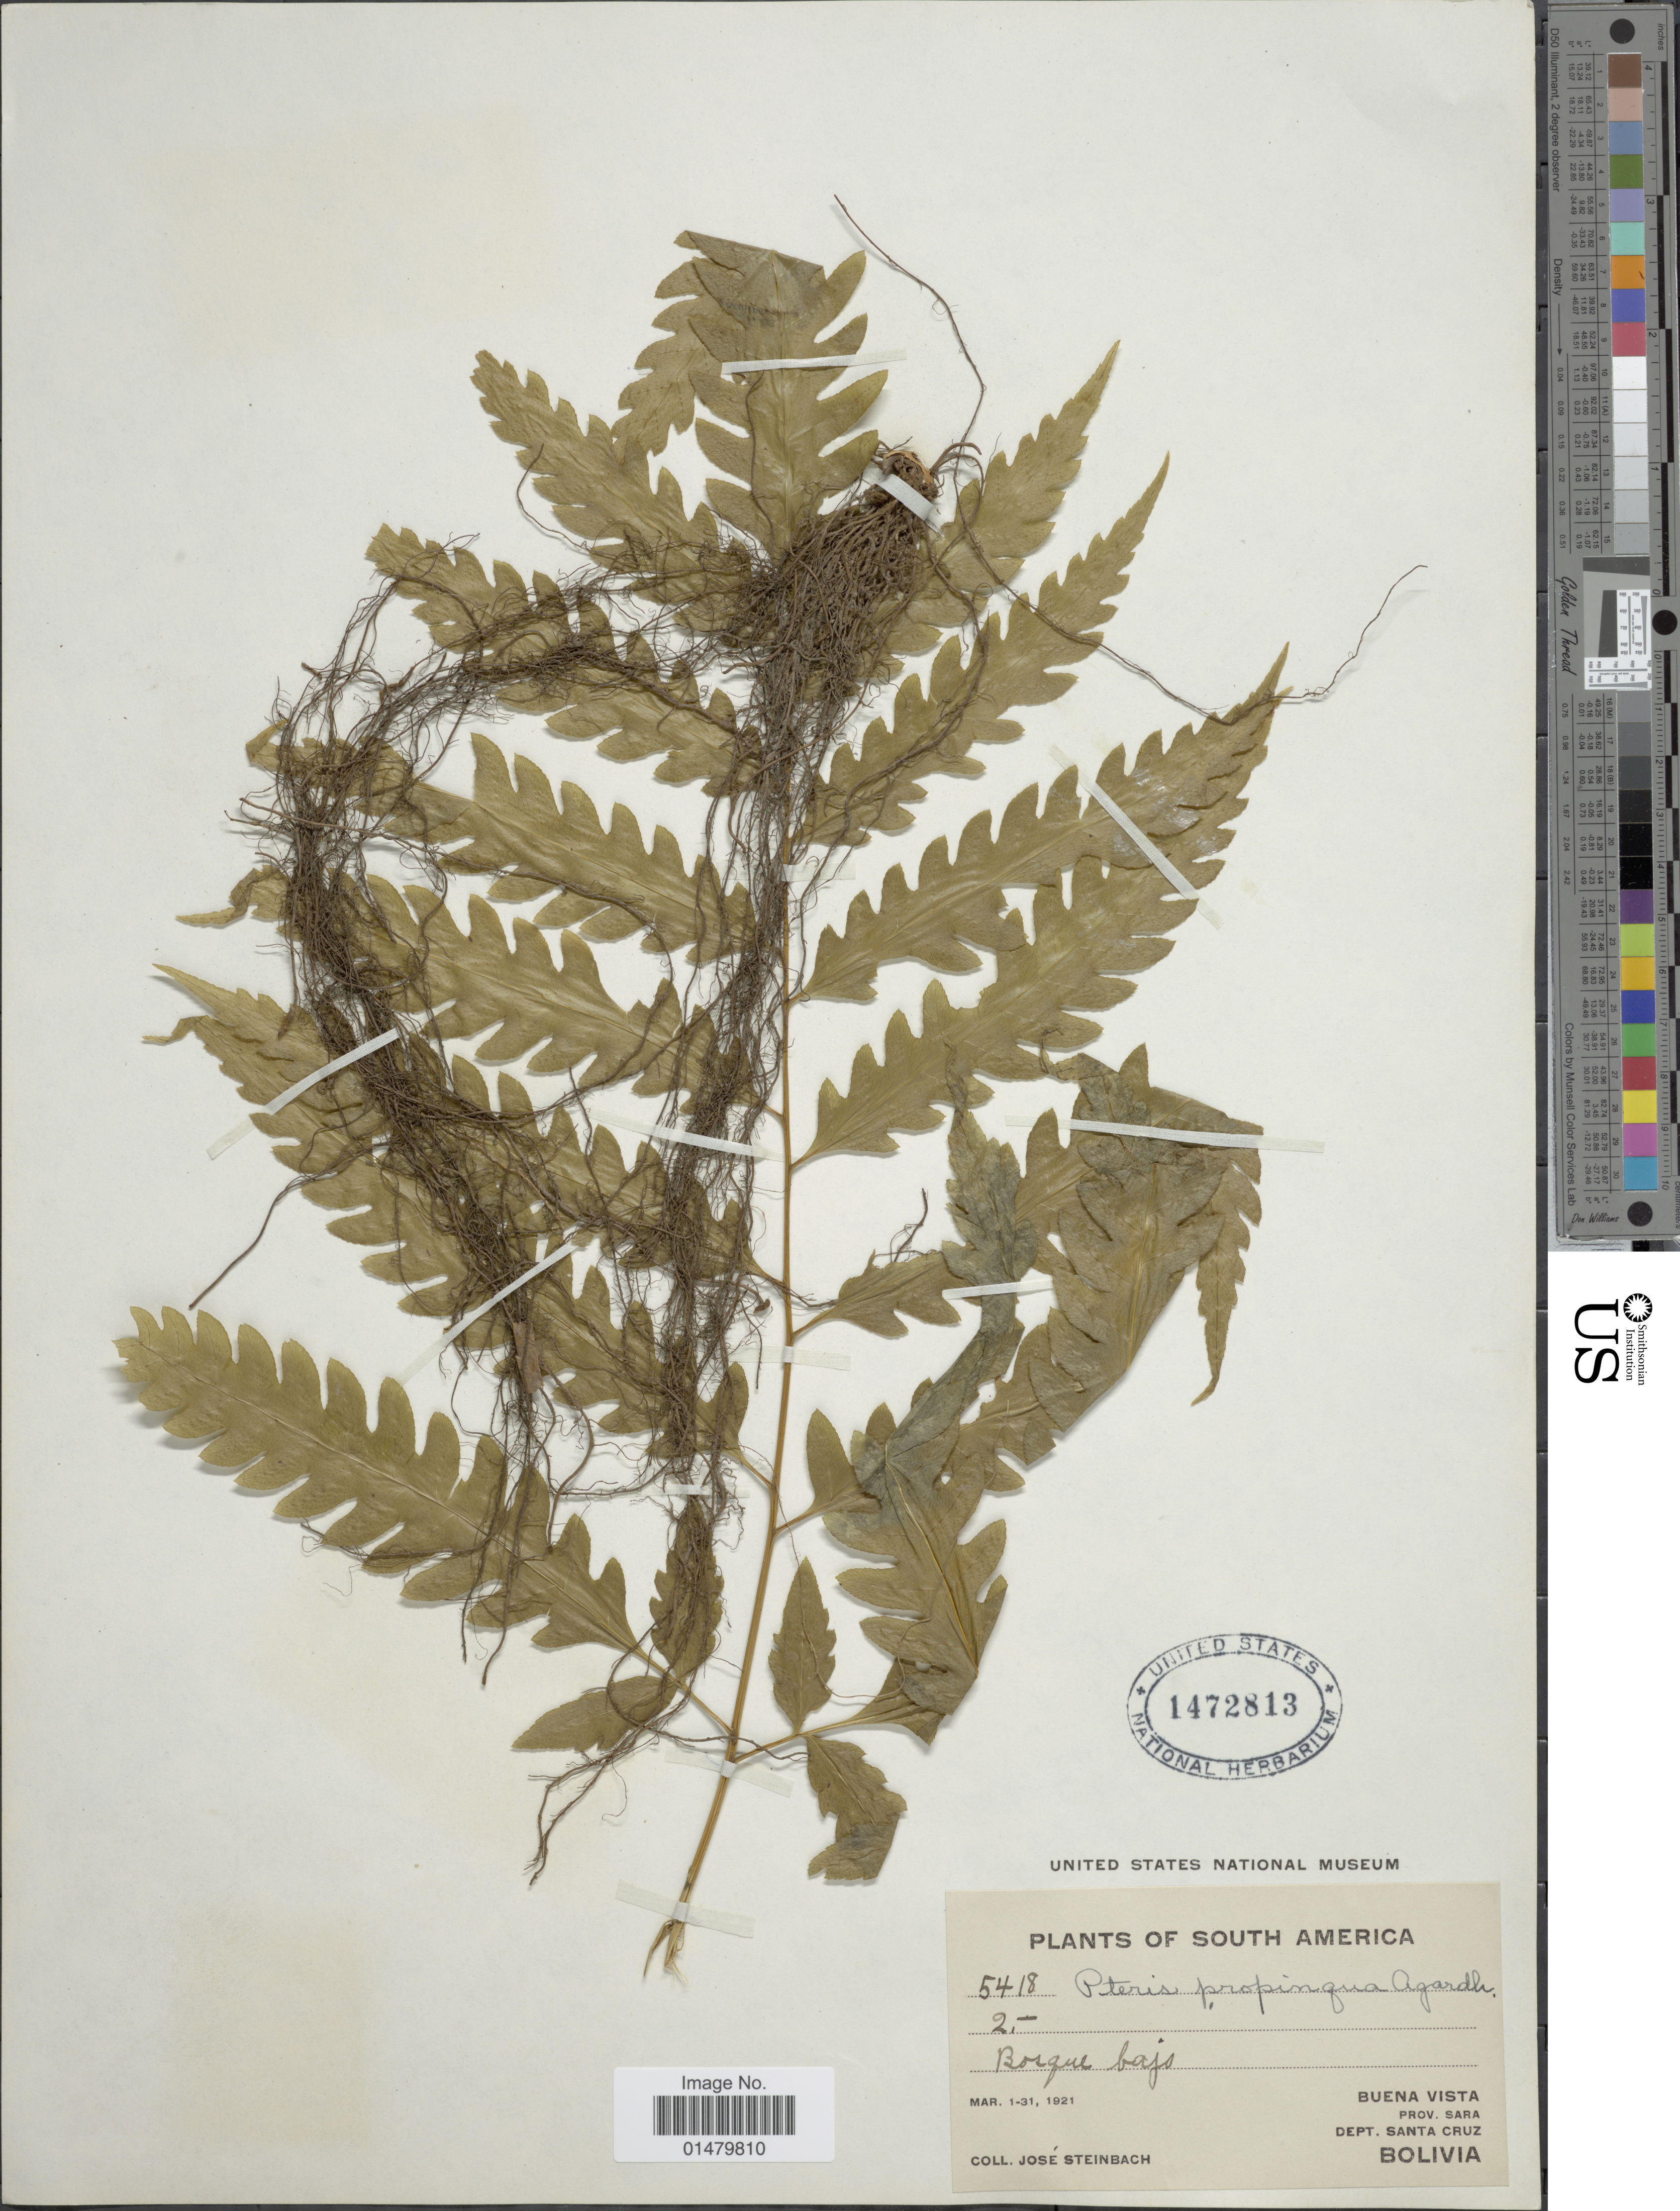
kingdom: Plantae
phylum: Tracheophyta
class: Polypodiopsida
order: Polypodiales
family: Pteridaceae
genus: Pteris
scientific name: Pteris propinqua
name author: J. Agardh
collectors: J. Steinbach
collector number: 5418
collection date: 1921-03-01/1921-03-31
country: Bolivia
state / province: Santa Cruz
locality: Buena Vista. Prov. Sara. Dept. Santa Cruz.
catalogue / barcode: US 1472813